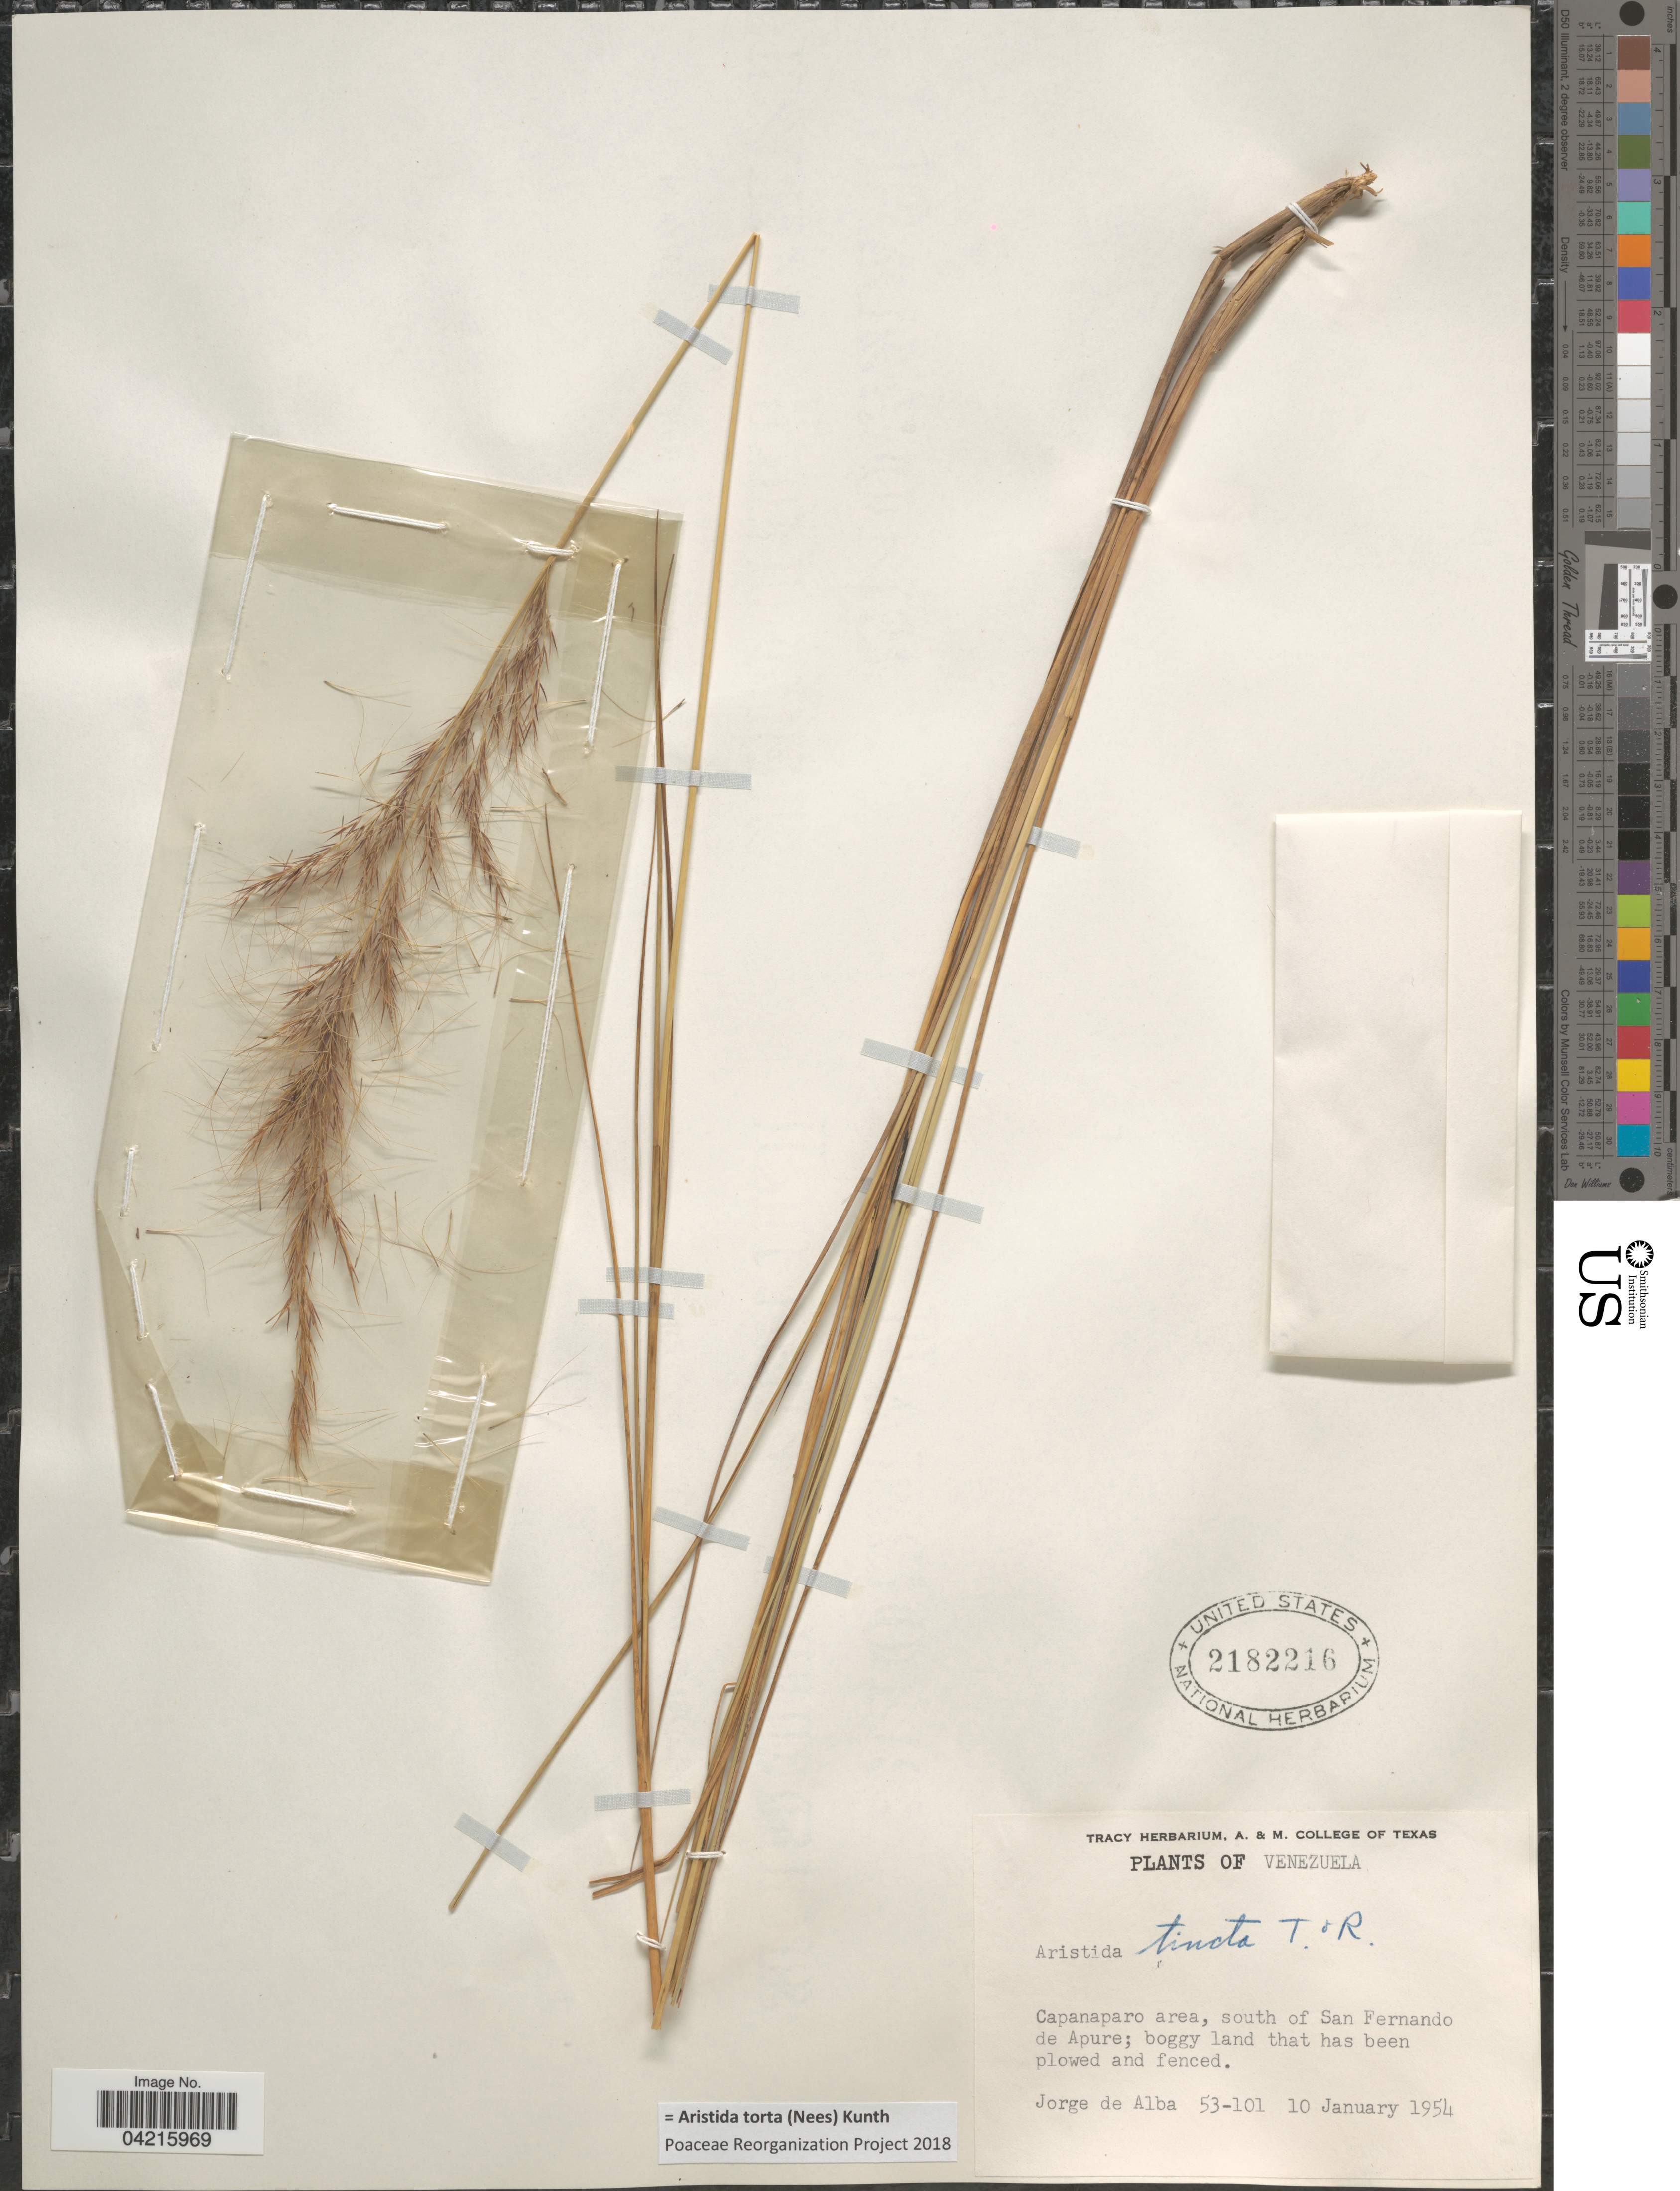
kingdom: Plantae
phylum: Tracheophyta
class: Liliopsida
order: Poales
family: Poaceae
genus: Aristida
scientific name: Aristida torta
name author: (Nees) Kunth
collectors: J. Alba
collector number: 53-101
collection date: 1954-01-10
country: Venezuela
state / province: Apure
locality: Capanaparo area, south of San Fernando de Apure.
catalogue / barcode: US 2182216